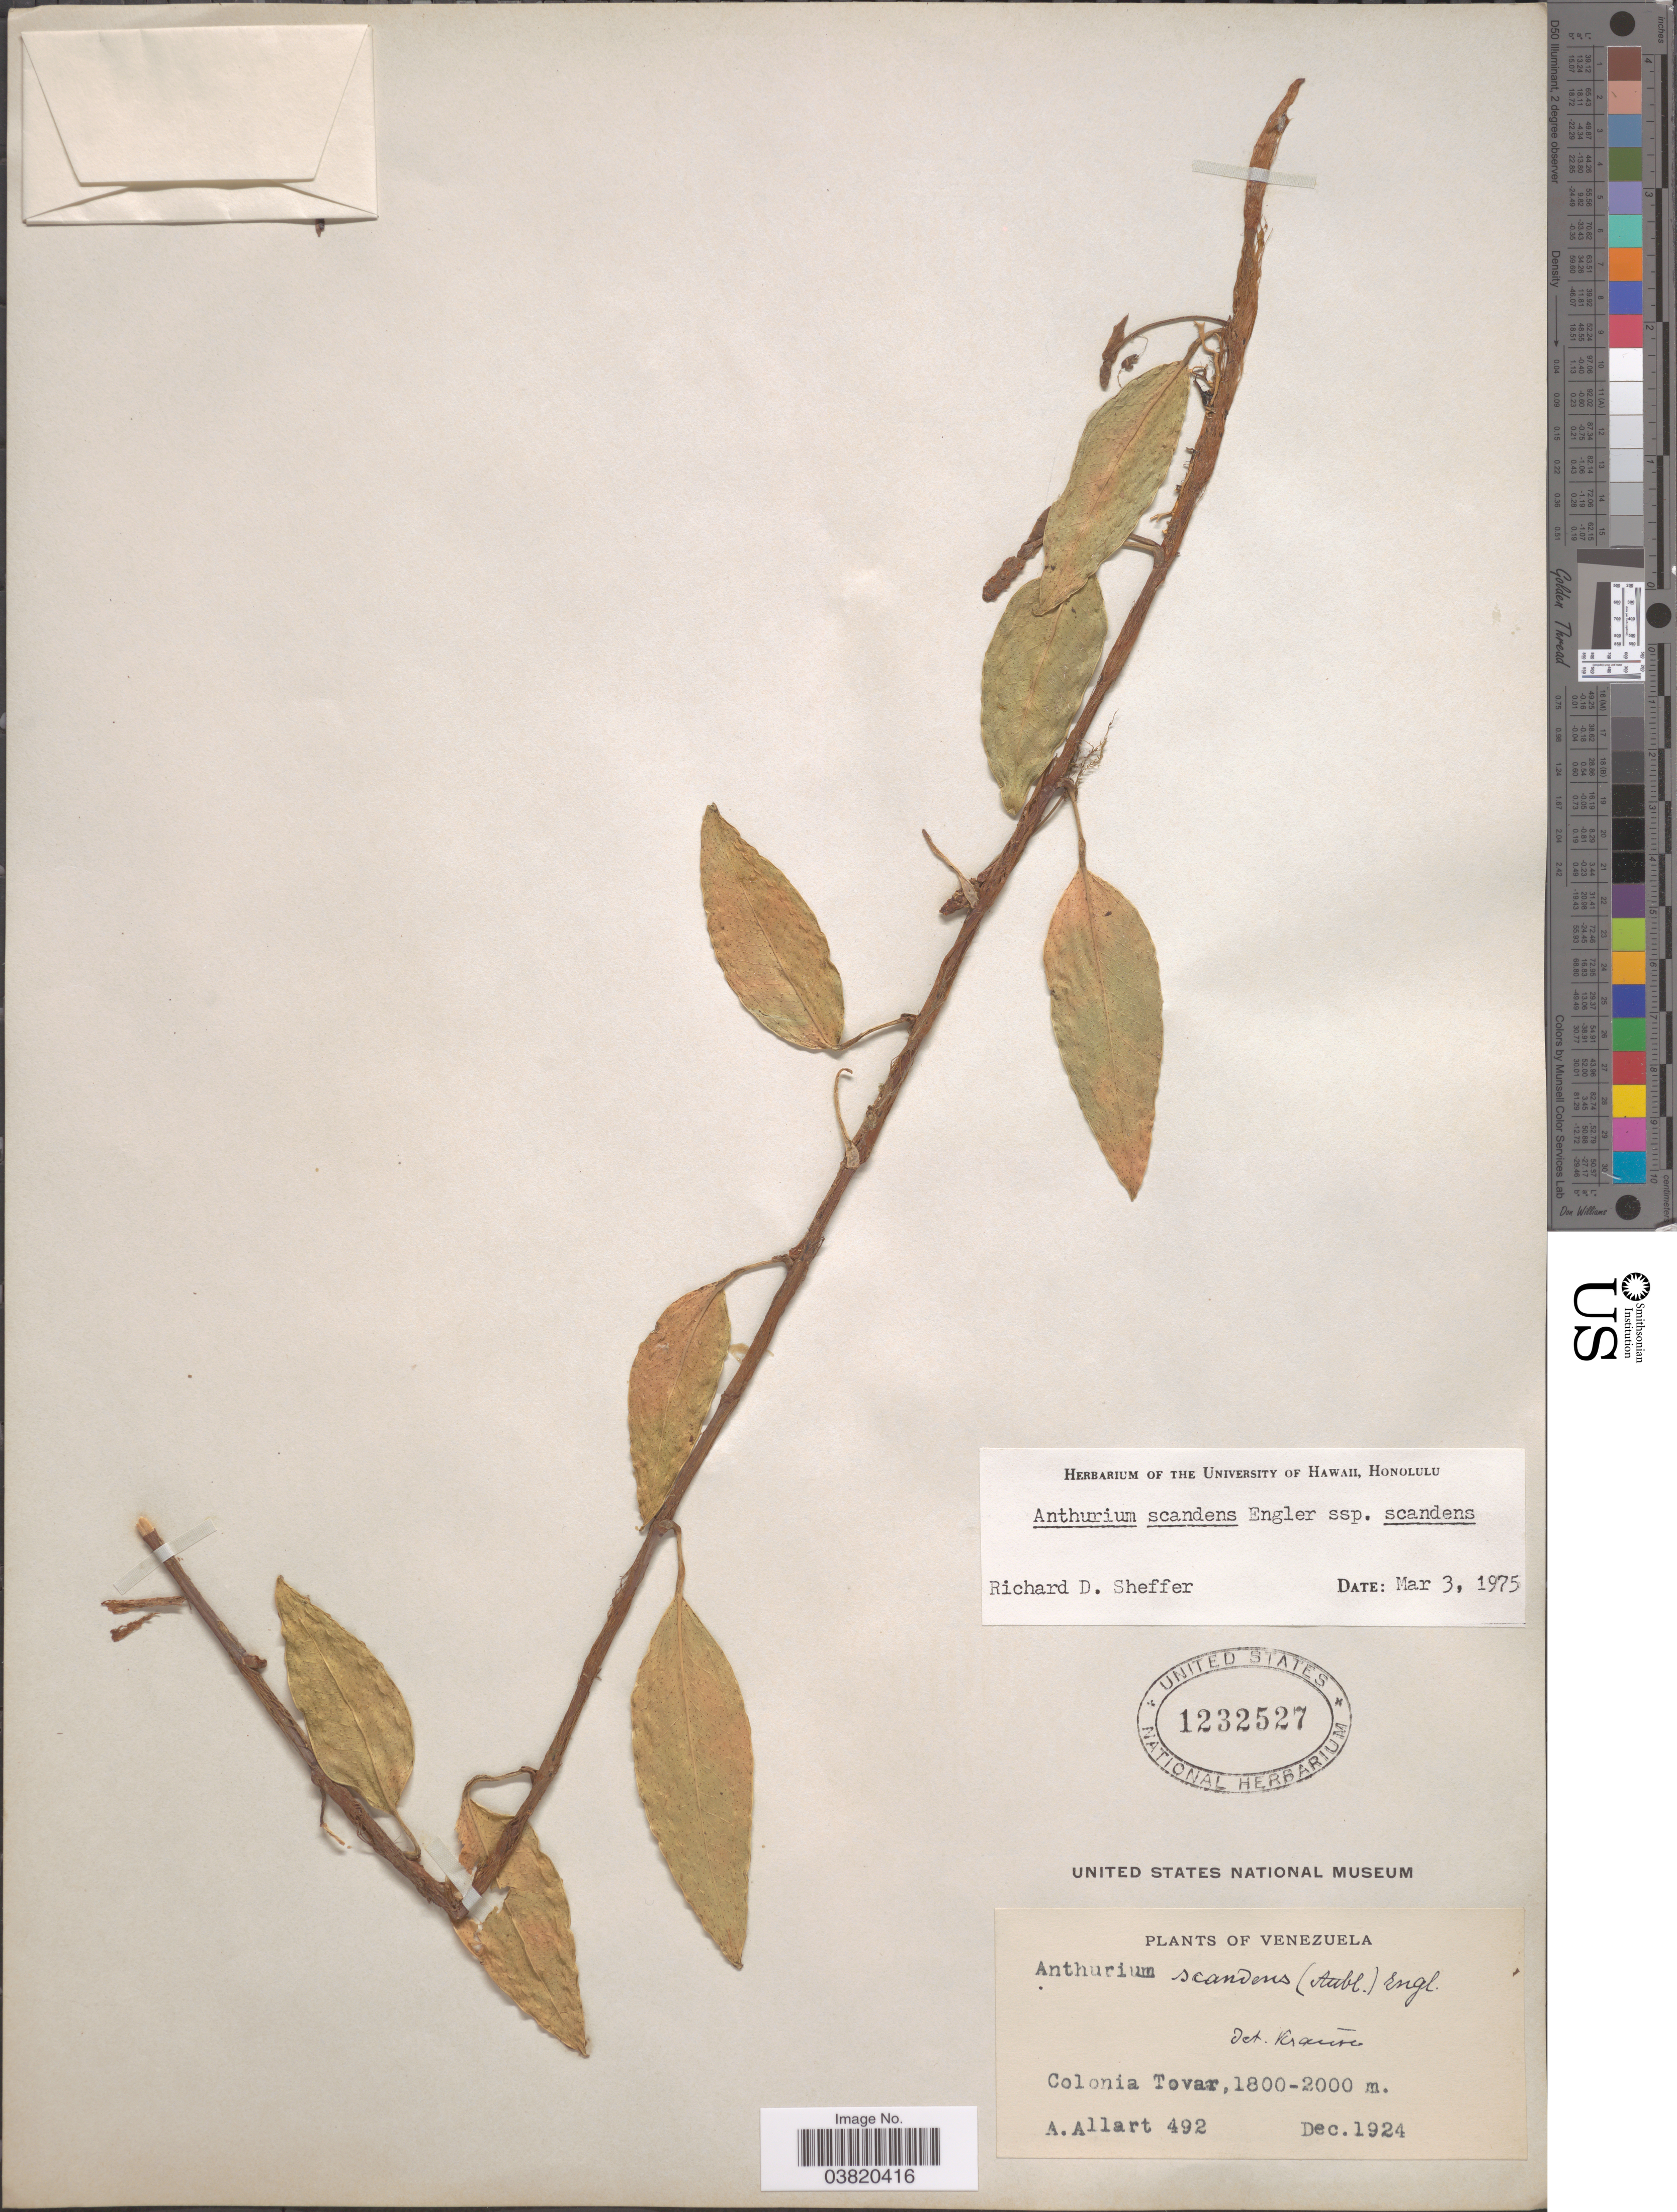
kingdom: Plantae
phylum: Tracheophyta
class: Liliopsida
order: Alismatales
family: Araceae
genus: Anthurium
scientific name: Anthurium scandens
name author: (Aubl.) Engl.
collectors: A. Allart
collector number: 492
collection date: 1924-12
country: Venezuela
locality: Colonia Tovar.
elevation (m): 1800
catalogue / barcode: US 1232527